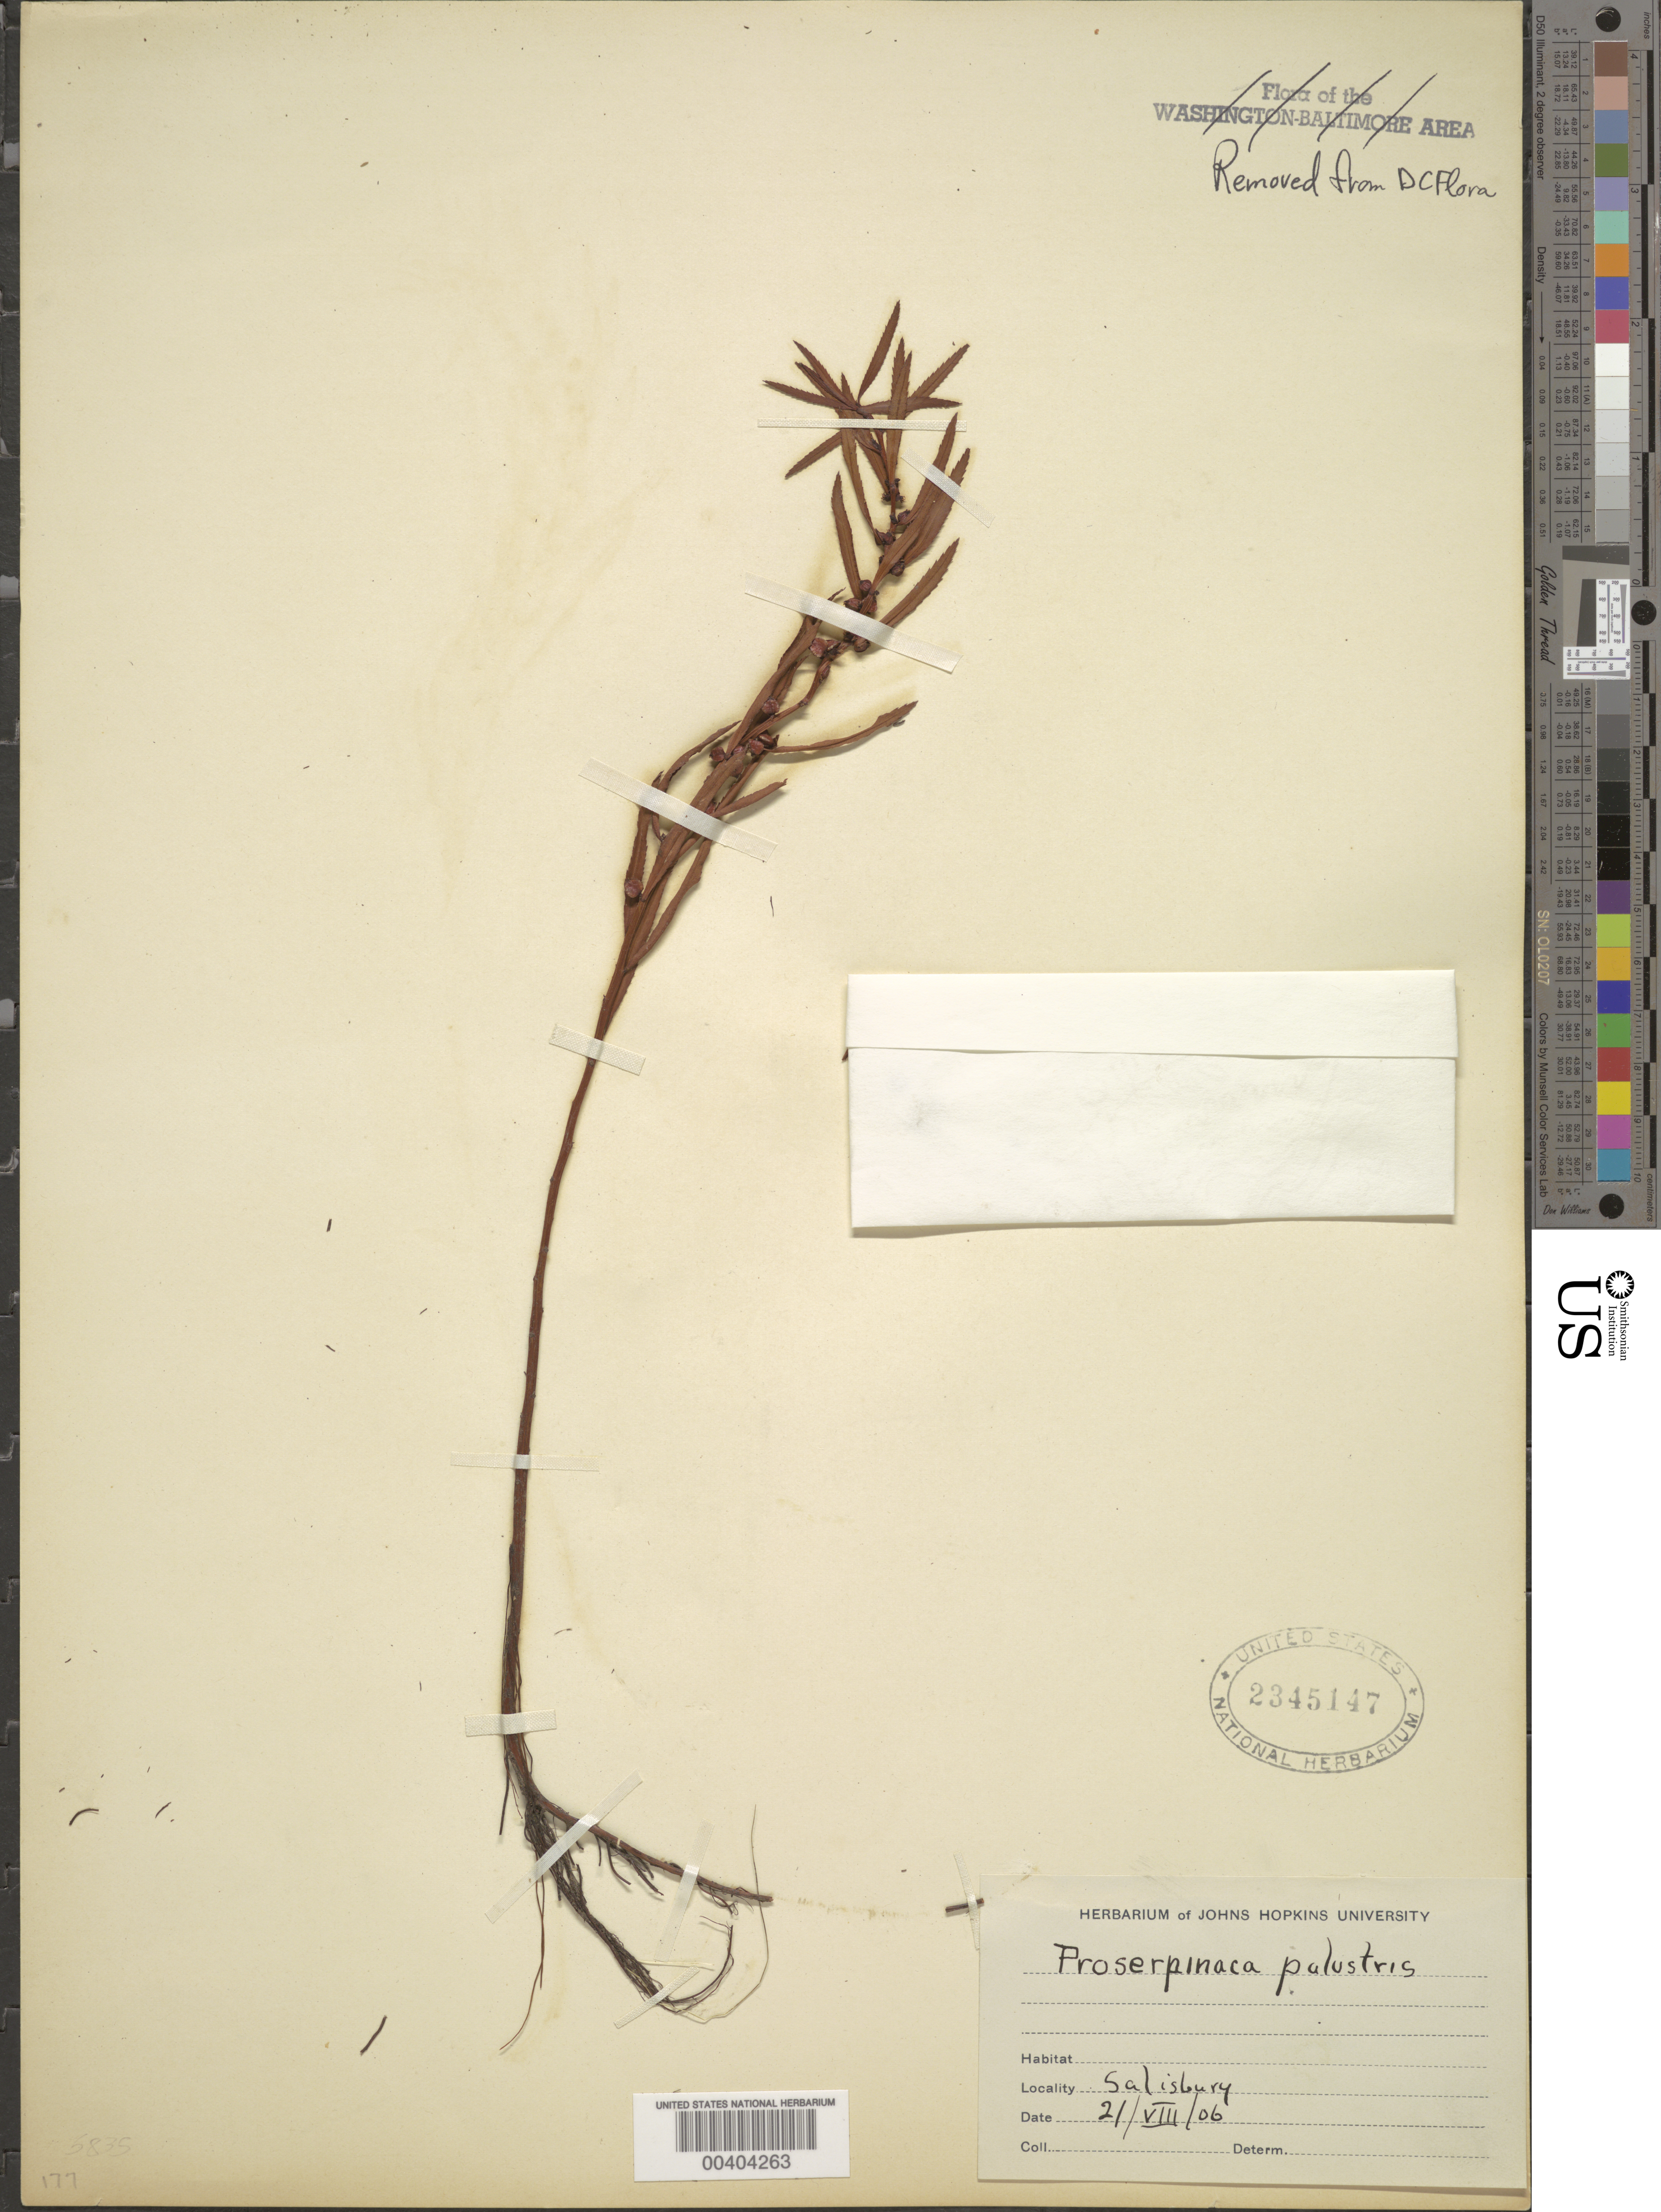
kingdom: Plantae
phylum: Tracheophyta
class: Magnoliopsida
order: Saxifragales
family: Haloragaceae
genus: Proserpinaca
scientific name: Proserpinaca palustris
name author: L.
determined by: Fassett, N. C.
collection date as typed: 21 Aug 1906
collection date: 1906-08-21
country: United States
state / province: Maryland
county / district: Wicomico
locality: Salisbury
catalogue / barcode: US 2345147